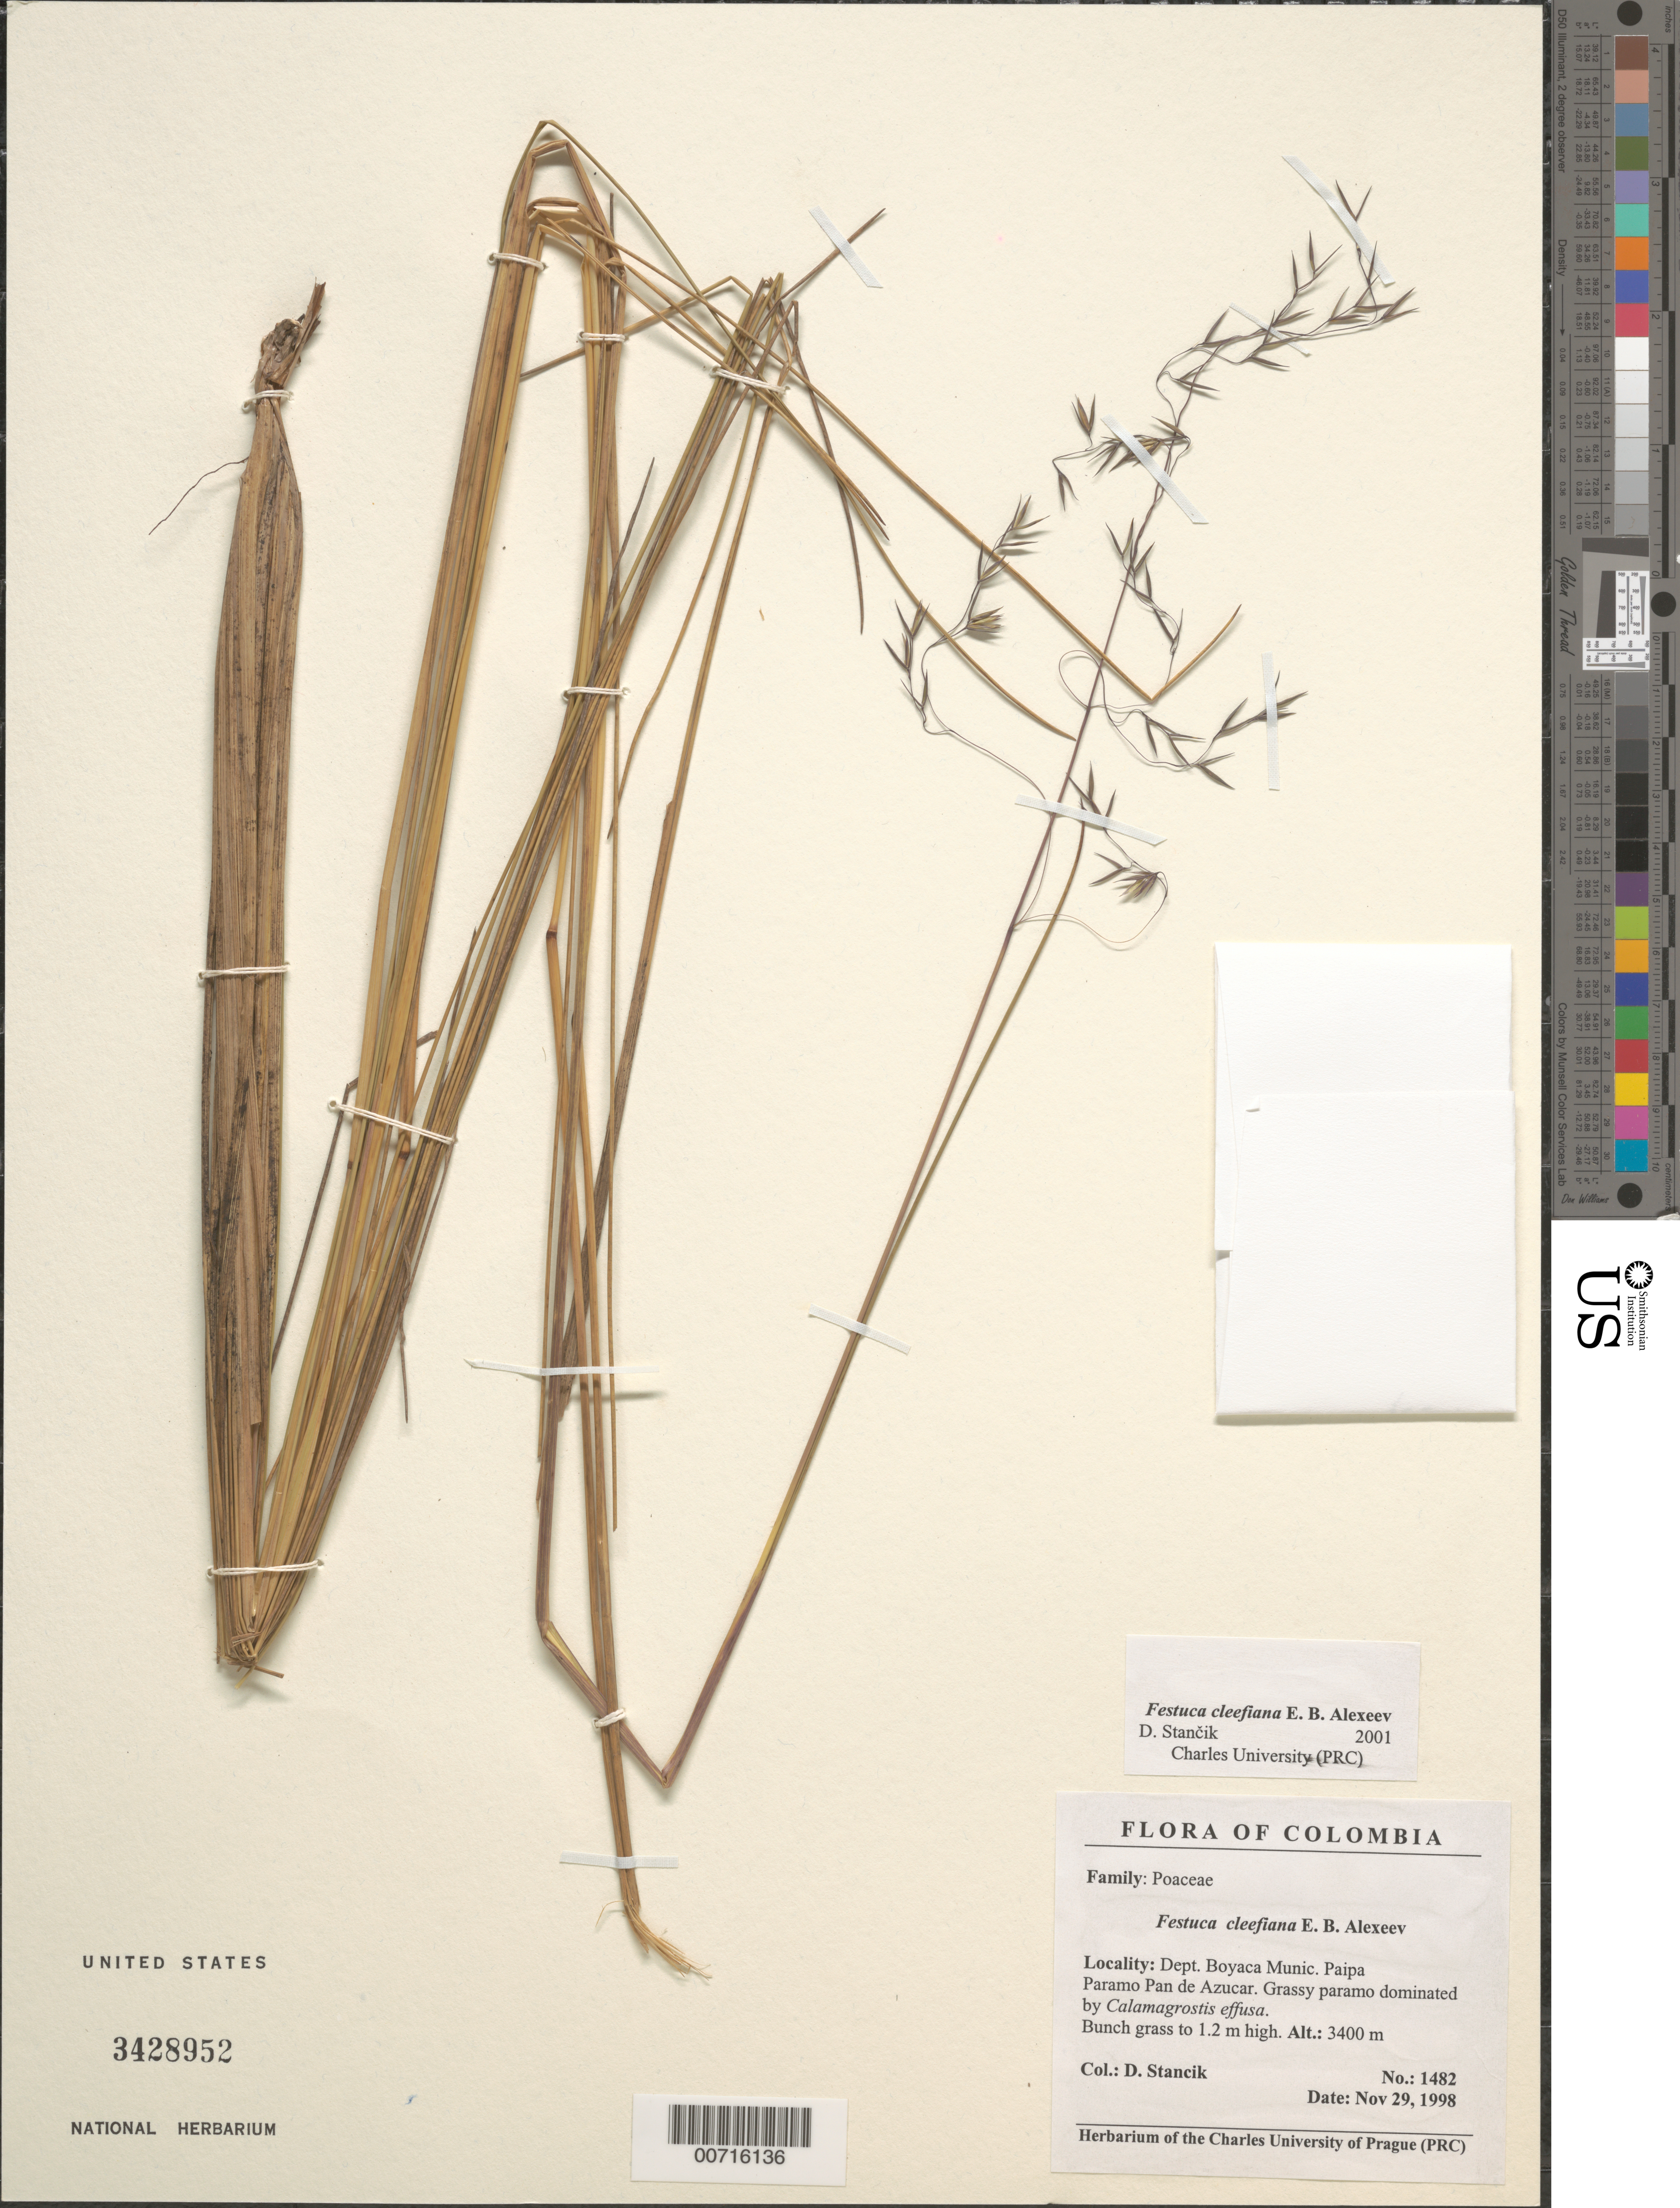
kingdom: Plantae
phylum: Tracheophyta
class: Liliopsida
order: Poales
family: Poaceae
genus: Festuca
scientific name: Festuca cleefiana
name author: E.B. Alexeev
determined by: Stancik, D.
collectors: D. Stancik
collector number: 1482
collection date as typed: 29 Nov 1998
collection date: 1998-11-29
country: Colombia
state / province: Boyacá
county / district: Paipa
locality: Paramo Pan de Azucar.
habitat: Grassy paramo dominated by Calamagrostis effusa. Bunch grass to 1.2 m high.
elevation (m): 3400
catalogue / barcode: US 3428952